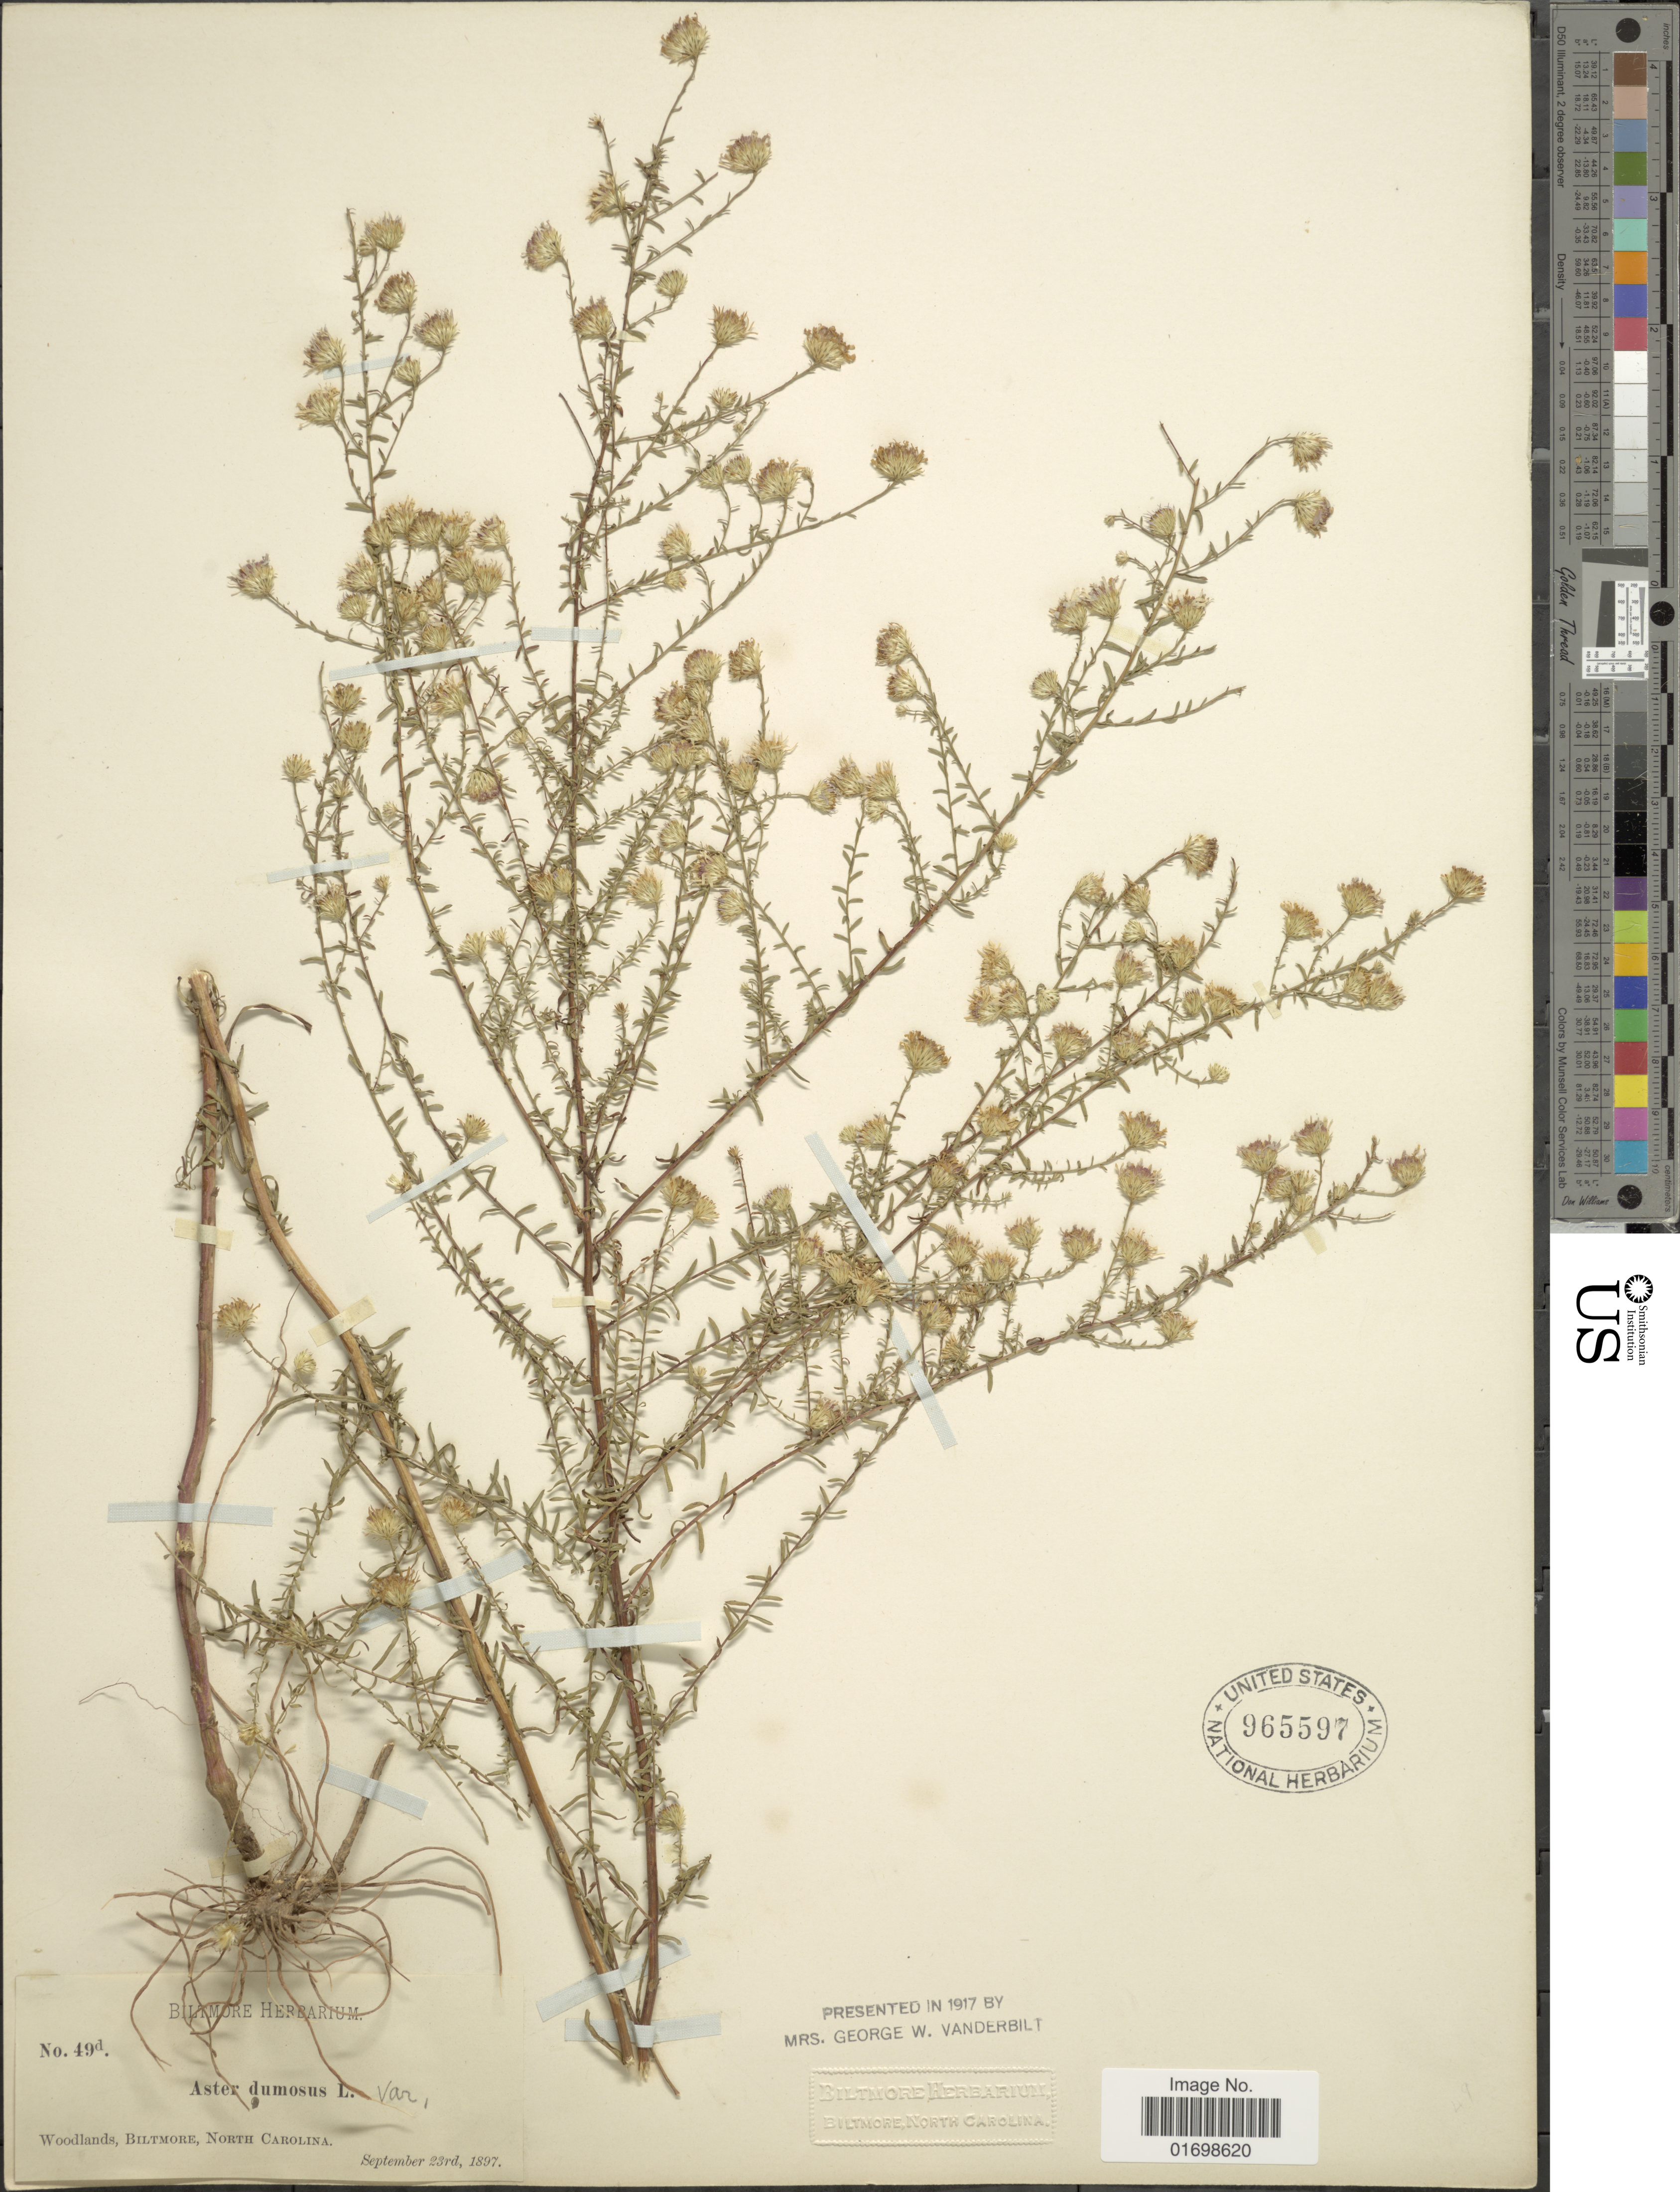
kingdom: Plantae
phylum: Tracheophyta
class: Magnoliopsida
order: Asterales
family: Asteraceae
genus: Symphyotrichum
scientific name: Symphyotrichum dumosum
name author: (L.) G.L. Nesom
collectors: ex herb. Biltmore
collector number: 49d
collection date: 1897-09-23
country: United States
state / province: North Carolina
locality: Biltmore, North Carolina.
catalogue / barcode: US 965597